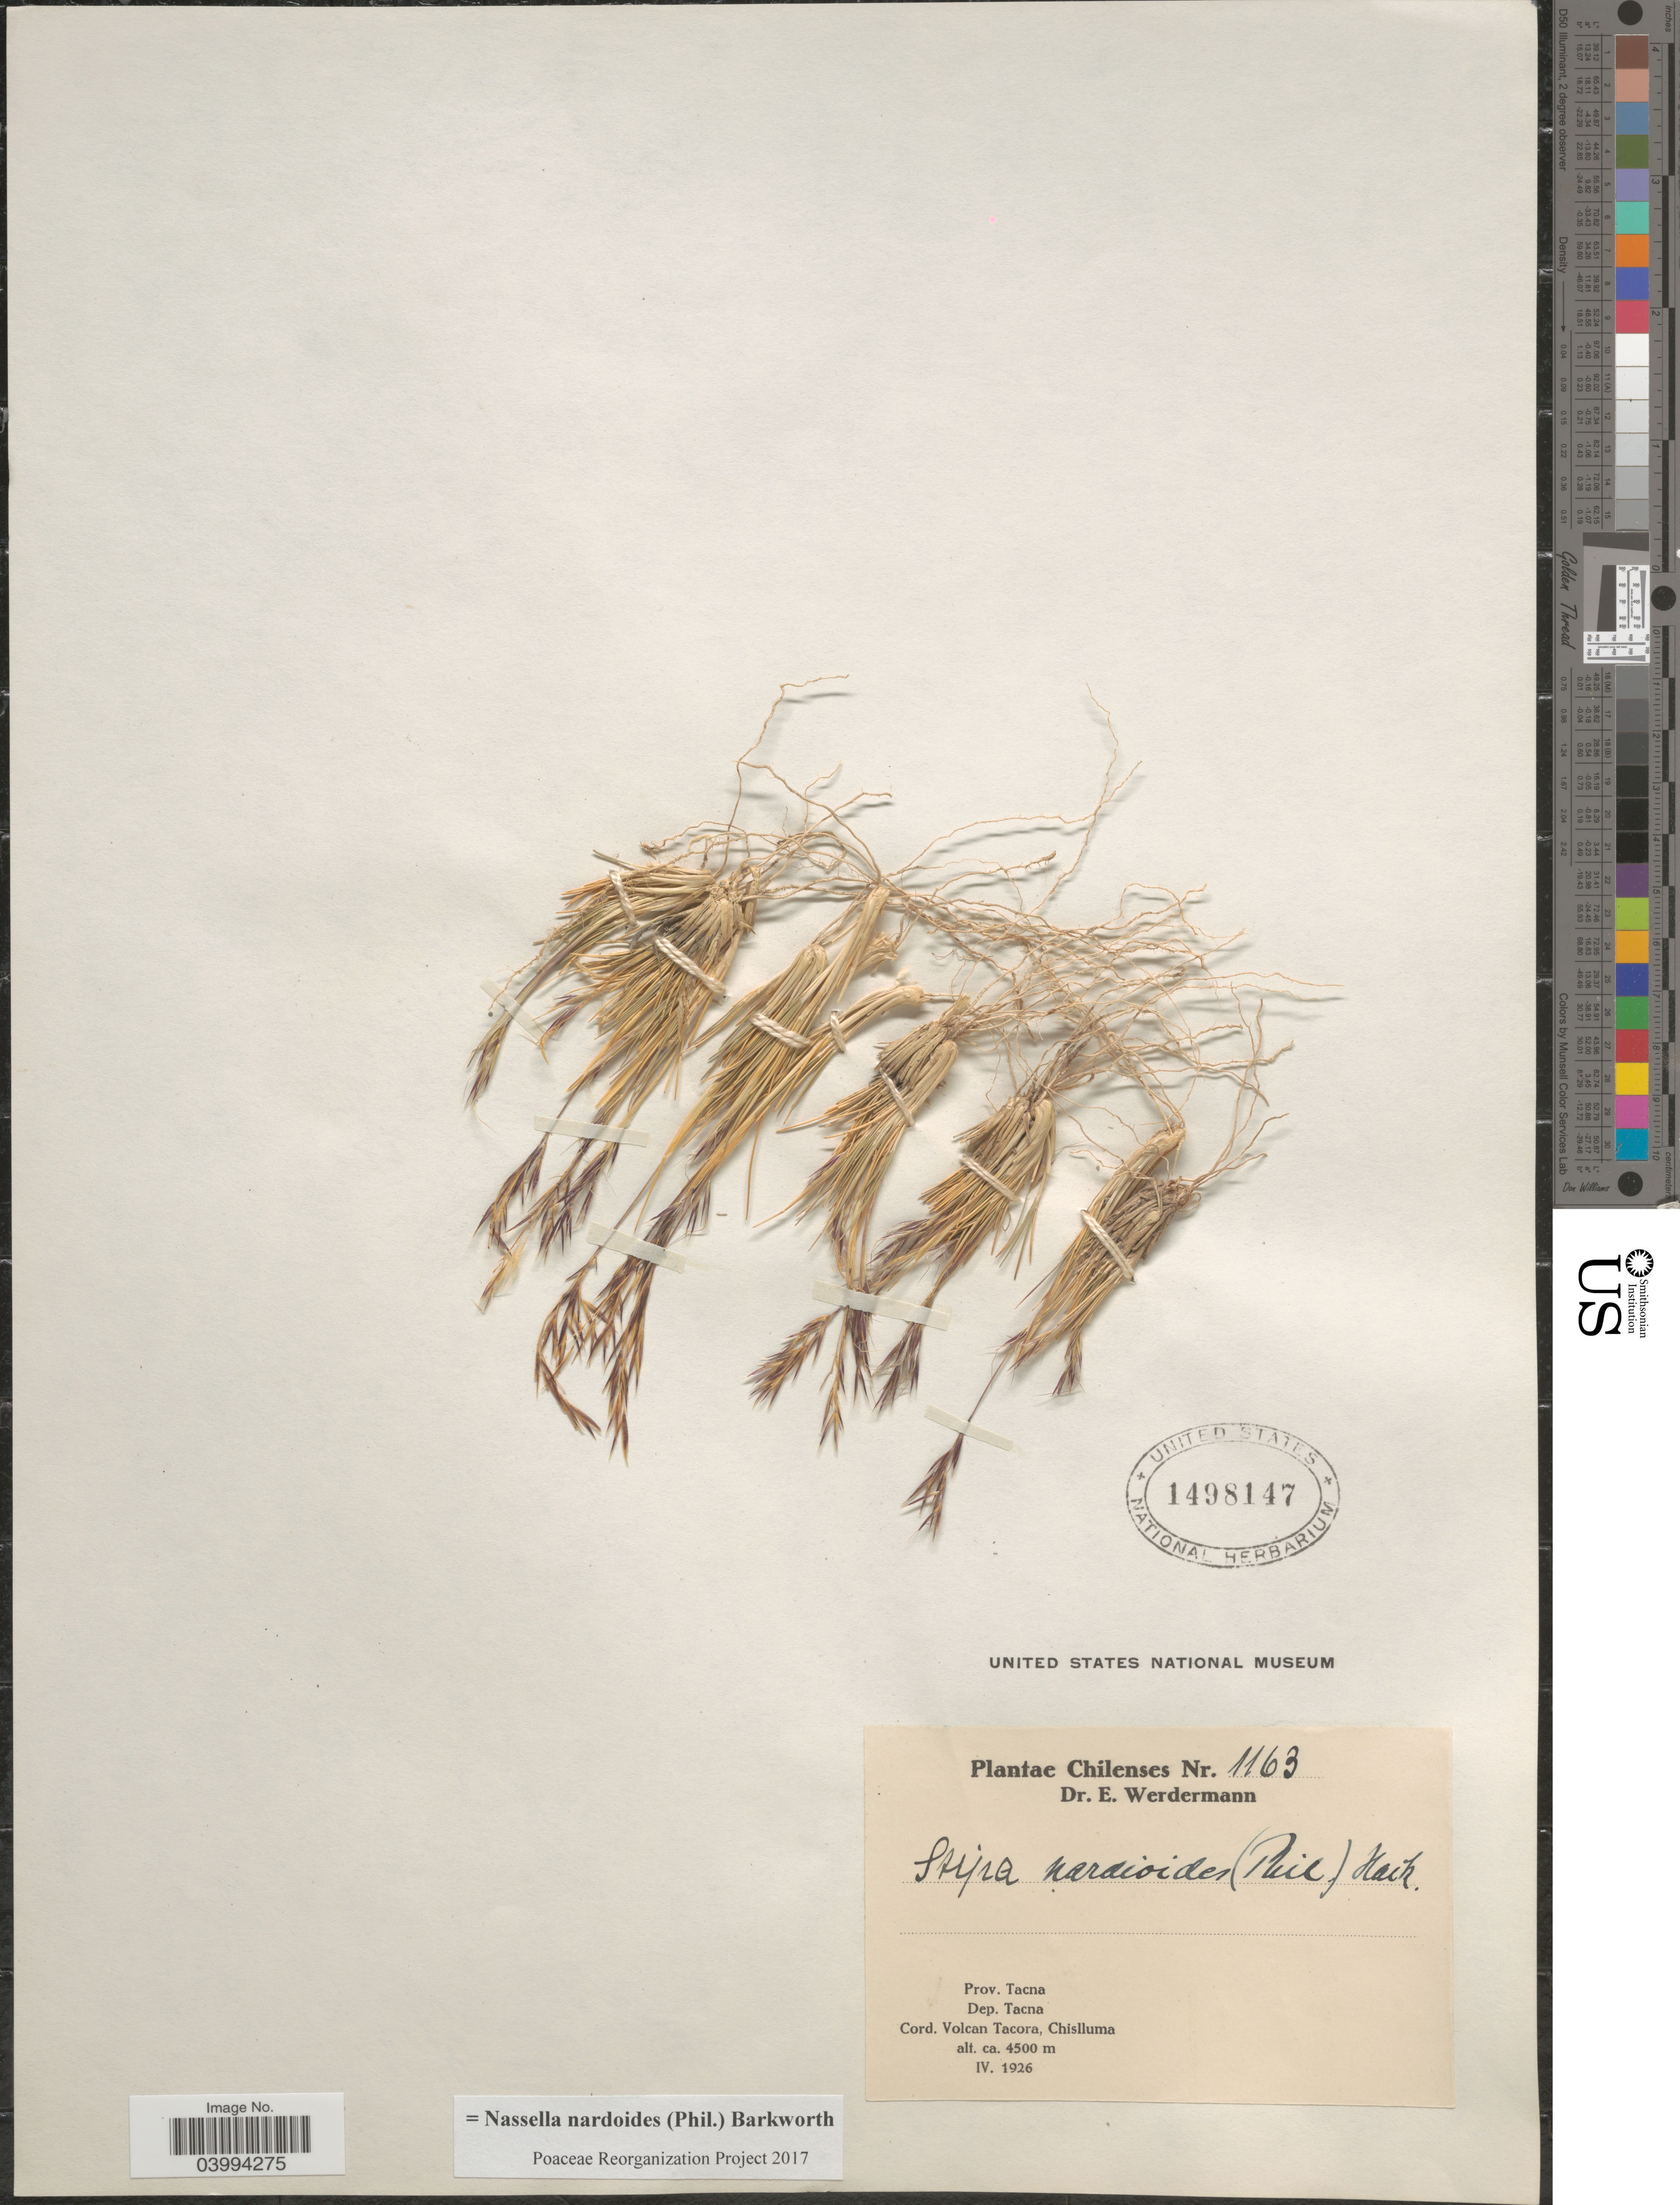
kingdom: Plantae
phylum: Tracheophyta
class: Liliopsida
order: Poales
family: Poaceae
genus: Nassella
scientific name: Nassella nardoides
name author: (Phil.) Barkworth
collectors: E. Werdermann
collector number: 1163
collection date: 1926-04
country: Chile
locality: Prov. Tacna. Dep. Tacna. Cord. Volcan Tacora, Chislluma.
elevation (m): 4500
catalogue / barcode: US 1498147